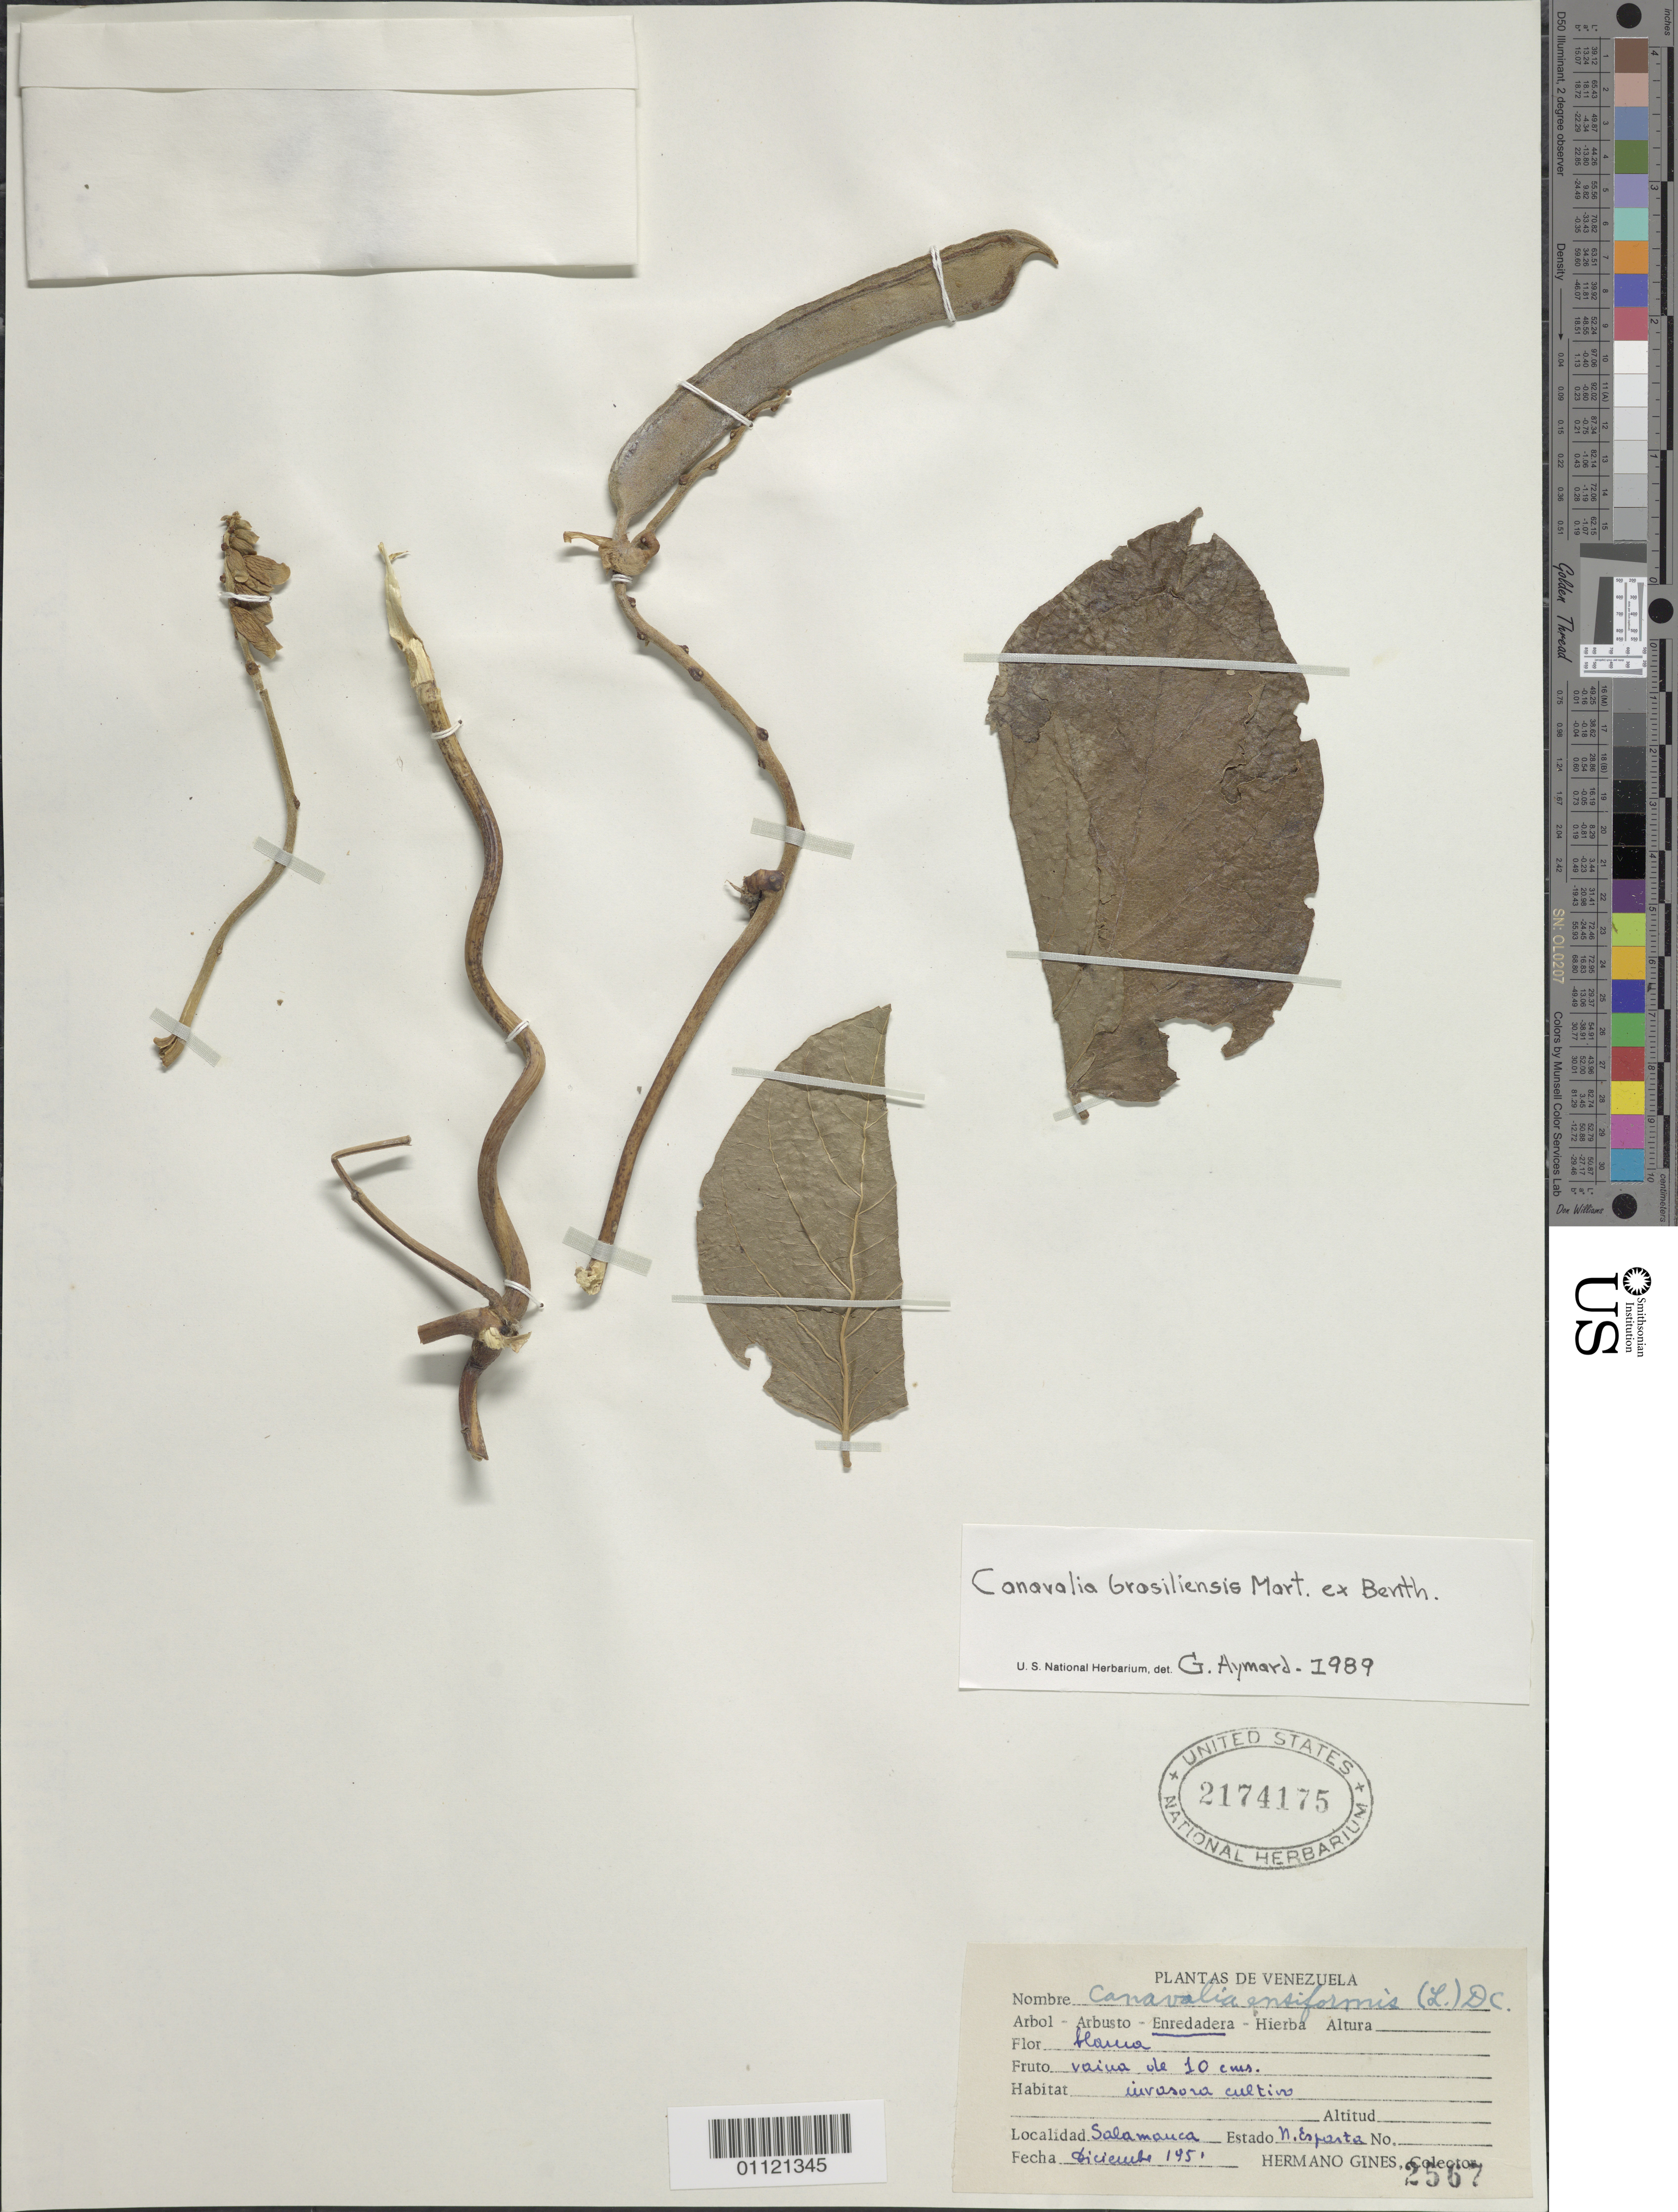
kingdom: Plantae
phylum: Tracheophyta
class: Magnoliopsida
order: Fabales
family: Fabaceae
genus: Canavalia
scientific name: Canavalia brasiliensis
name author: Mart. ex Benth.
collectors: Bro. Gines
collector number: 2567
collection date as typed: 01 Dec 1951 to 31 Dec 1951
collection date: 1951-12-01/1951-12-31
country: Venezuela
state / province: Nueva Esparta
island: Margarita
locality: Salamanca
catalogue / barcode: US 2174175